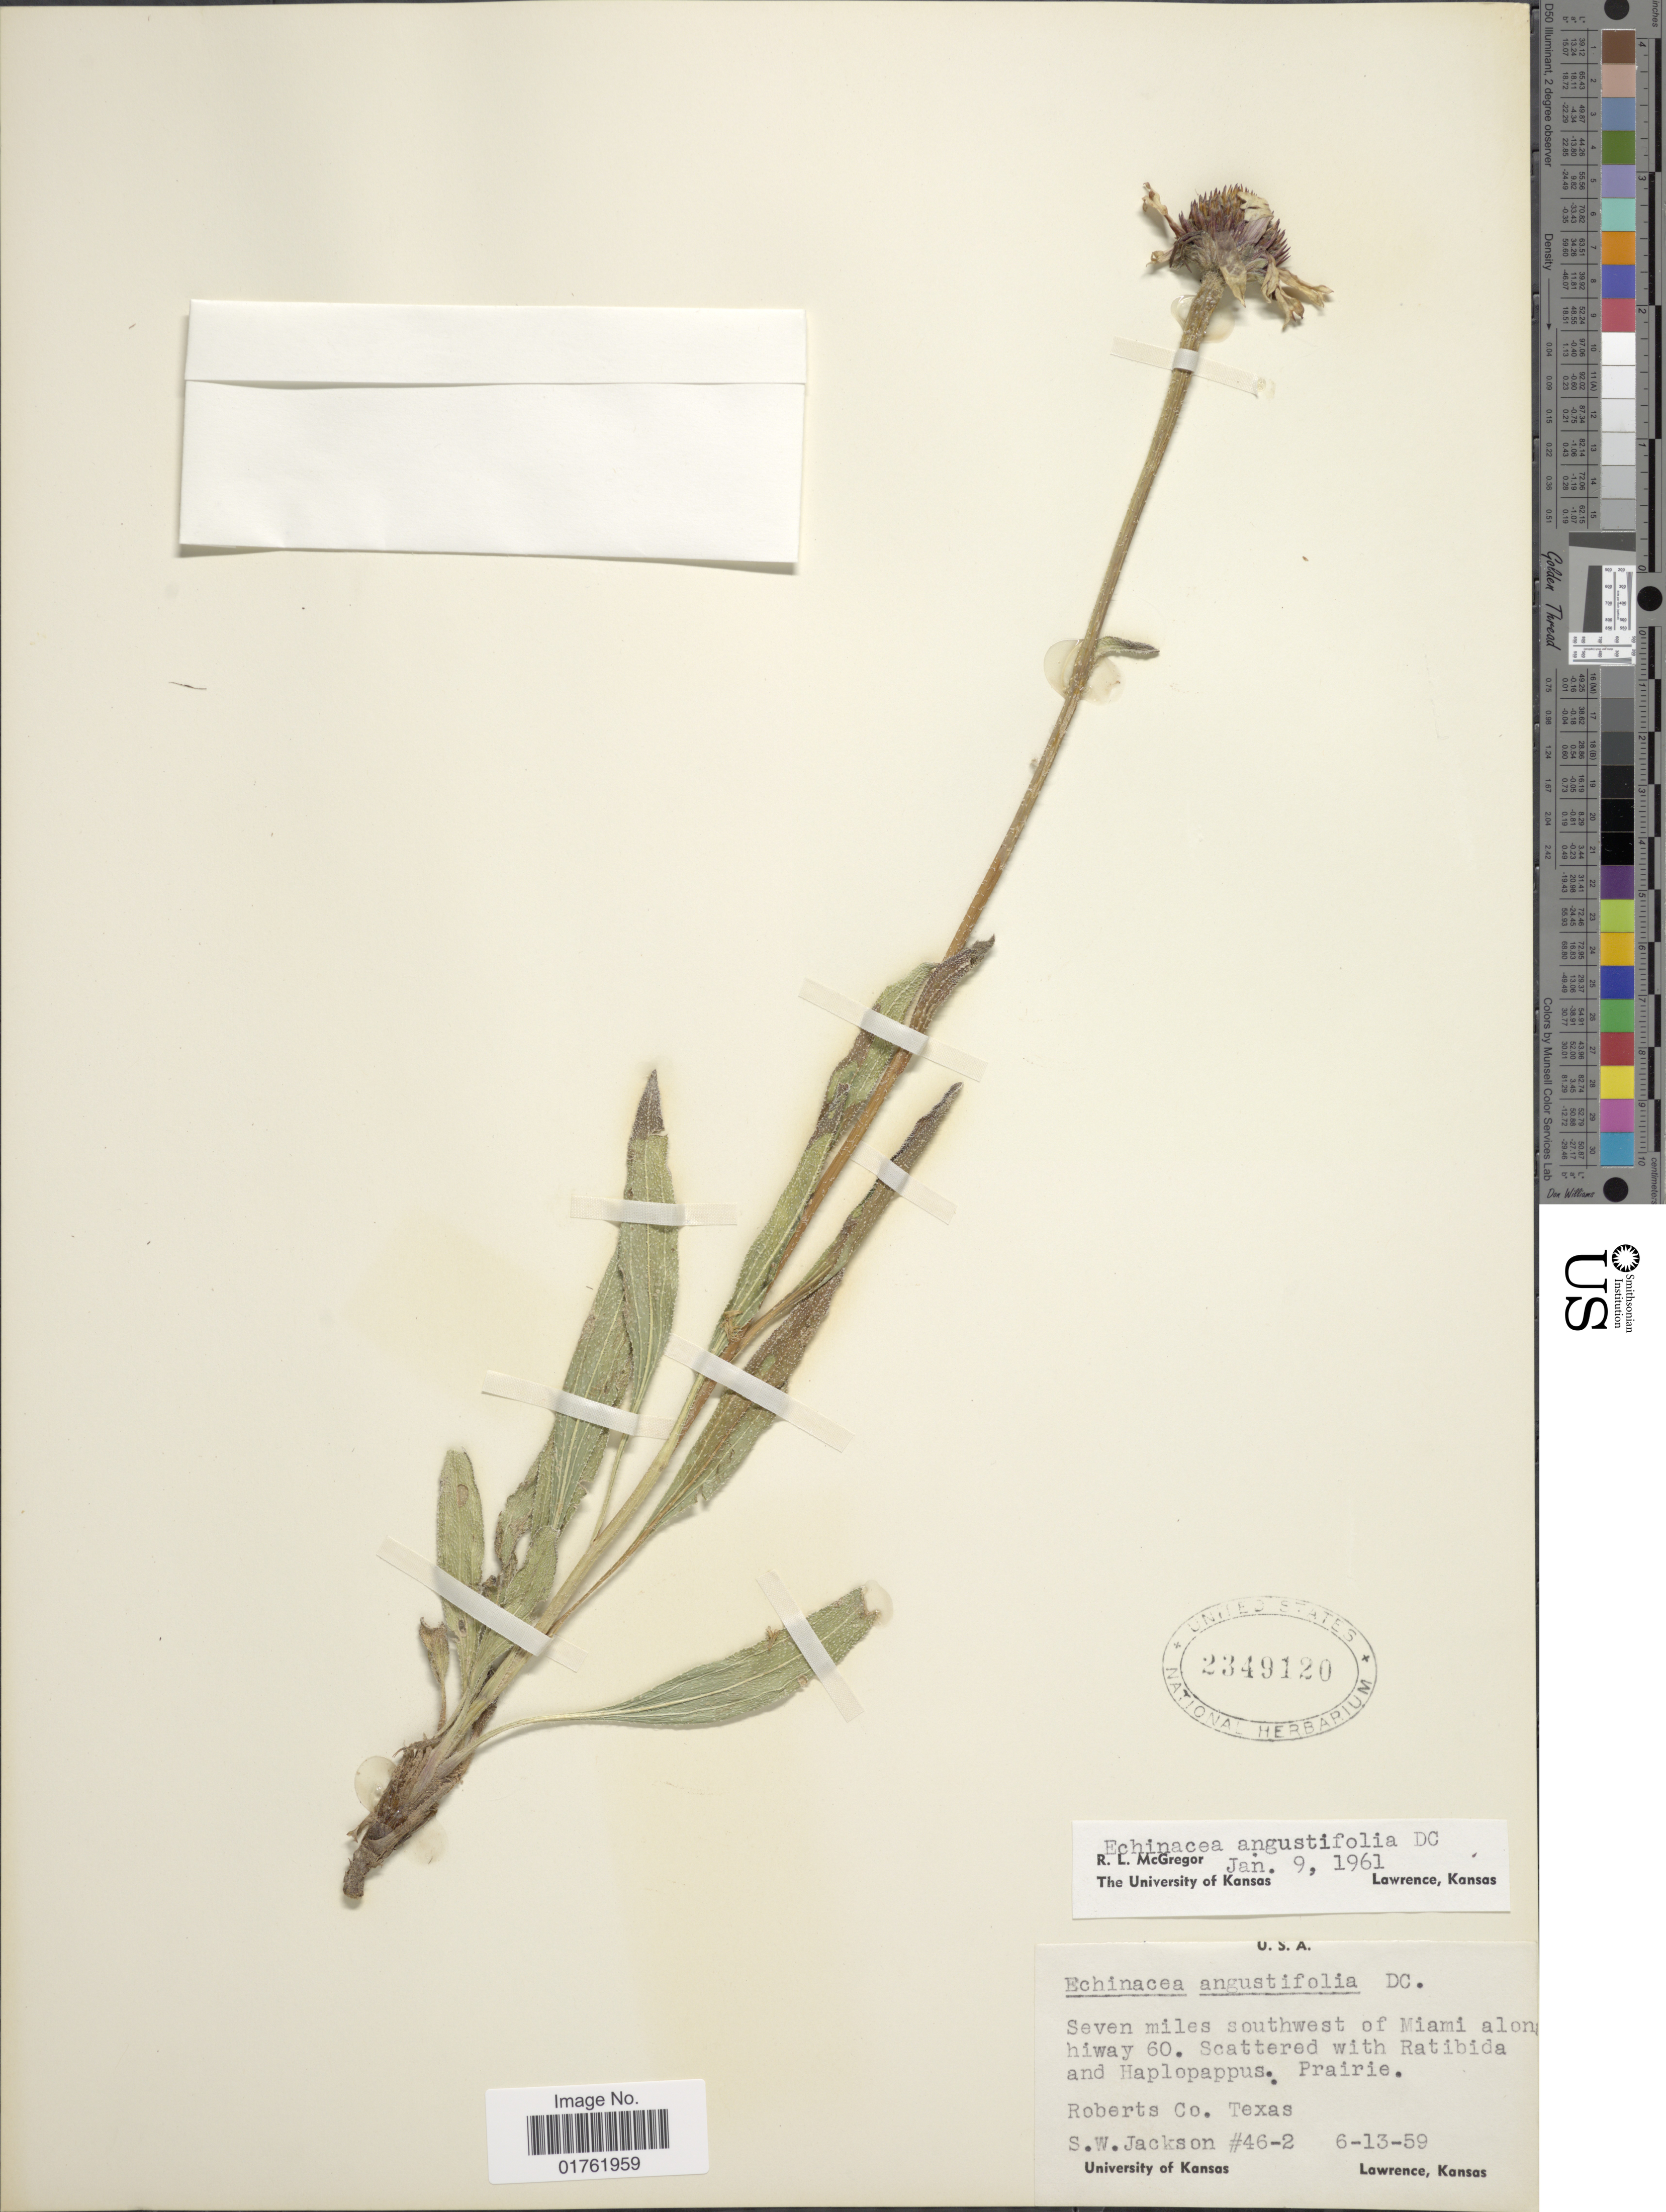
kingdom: Plantae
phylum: Tracheophyta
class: Magnoliopsida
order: Asterales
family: Asteraceae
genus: Echinacea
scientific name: Echinacea angustifolia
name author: DC.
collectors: Jackson, S. W.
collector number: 46-2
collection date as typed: Transcribed d/m/y: 13/6/59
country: United States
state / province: Texas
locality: Seven miles southwest of Miami along hiway 60. Roberts Co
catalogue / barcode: US 2349120